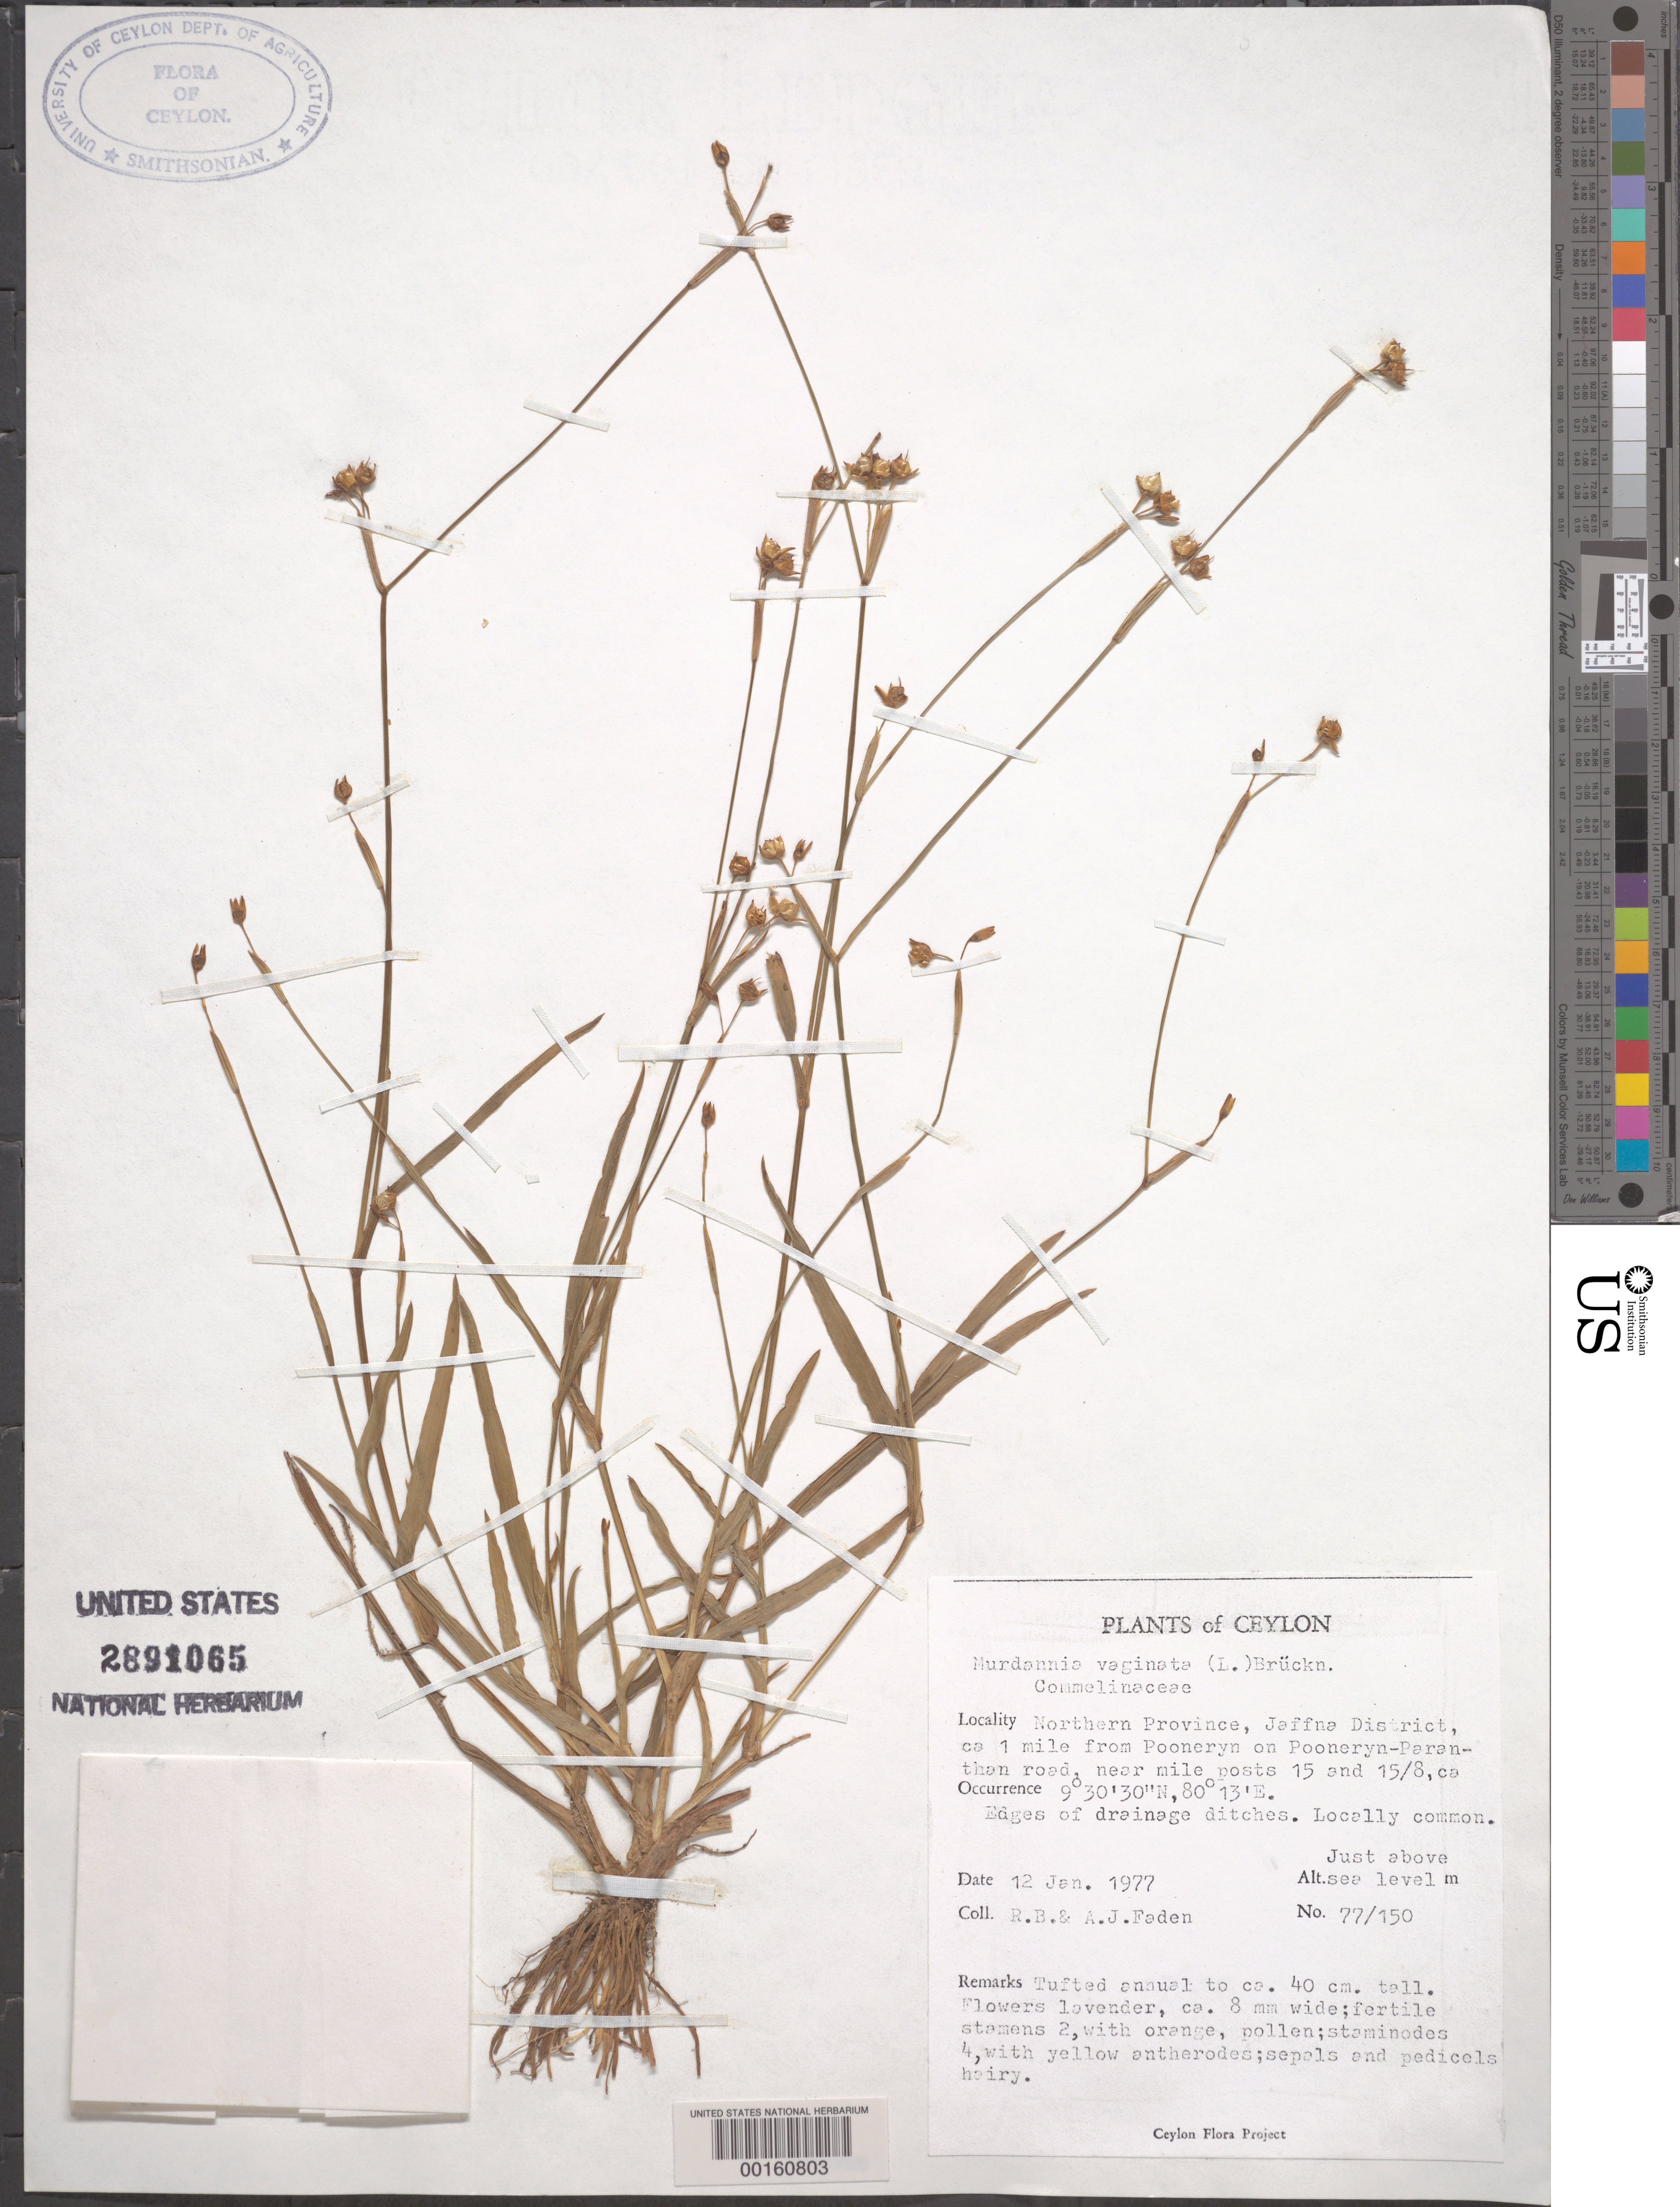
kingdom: Plantae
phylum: Tracheophyta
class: Liliopsida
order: Commelinales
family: Commelinaceae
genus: Murdannia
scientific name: Murdannia vaginata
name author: (L.) G. Brückn.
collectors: R. B. Faden & A. J. Faden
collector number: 77/150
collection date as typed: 12 Jan 1977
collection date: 1977-01-12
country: Sri Lanka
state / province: Northern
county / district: Jaffna Dist.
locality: Pooneryn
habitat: Edges of drainage ditch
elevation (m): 1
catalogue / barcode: US 2891065